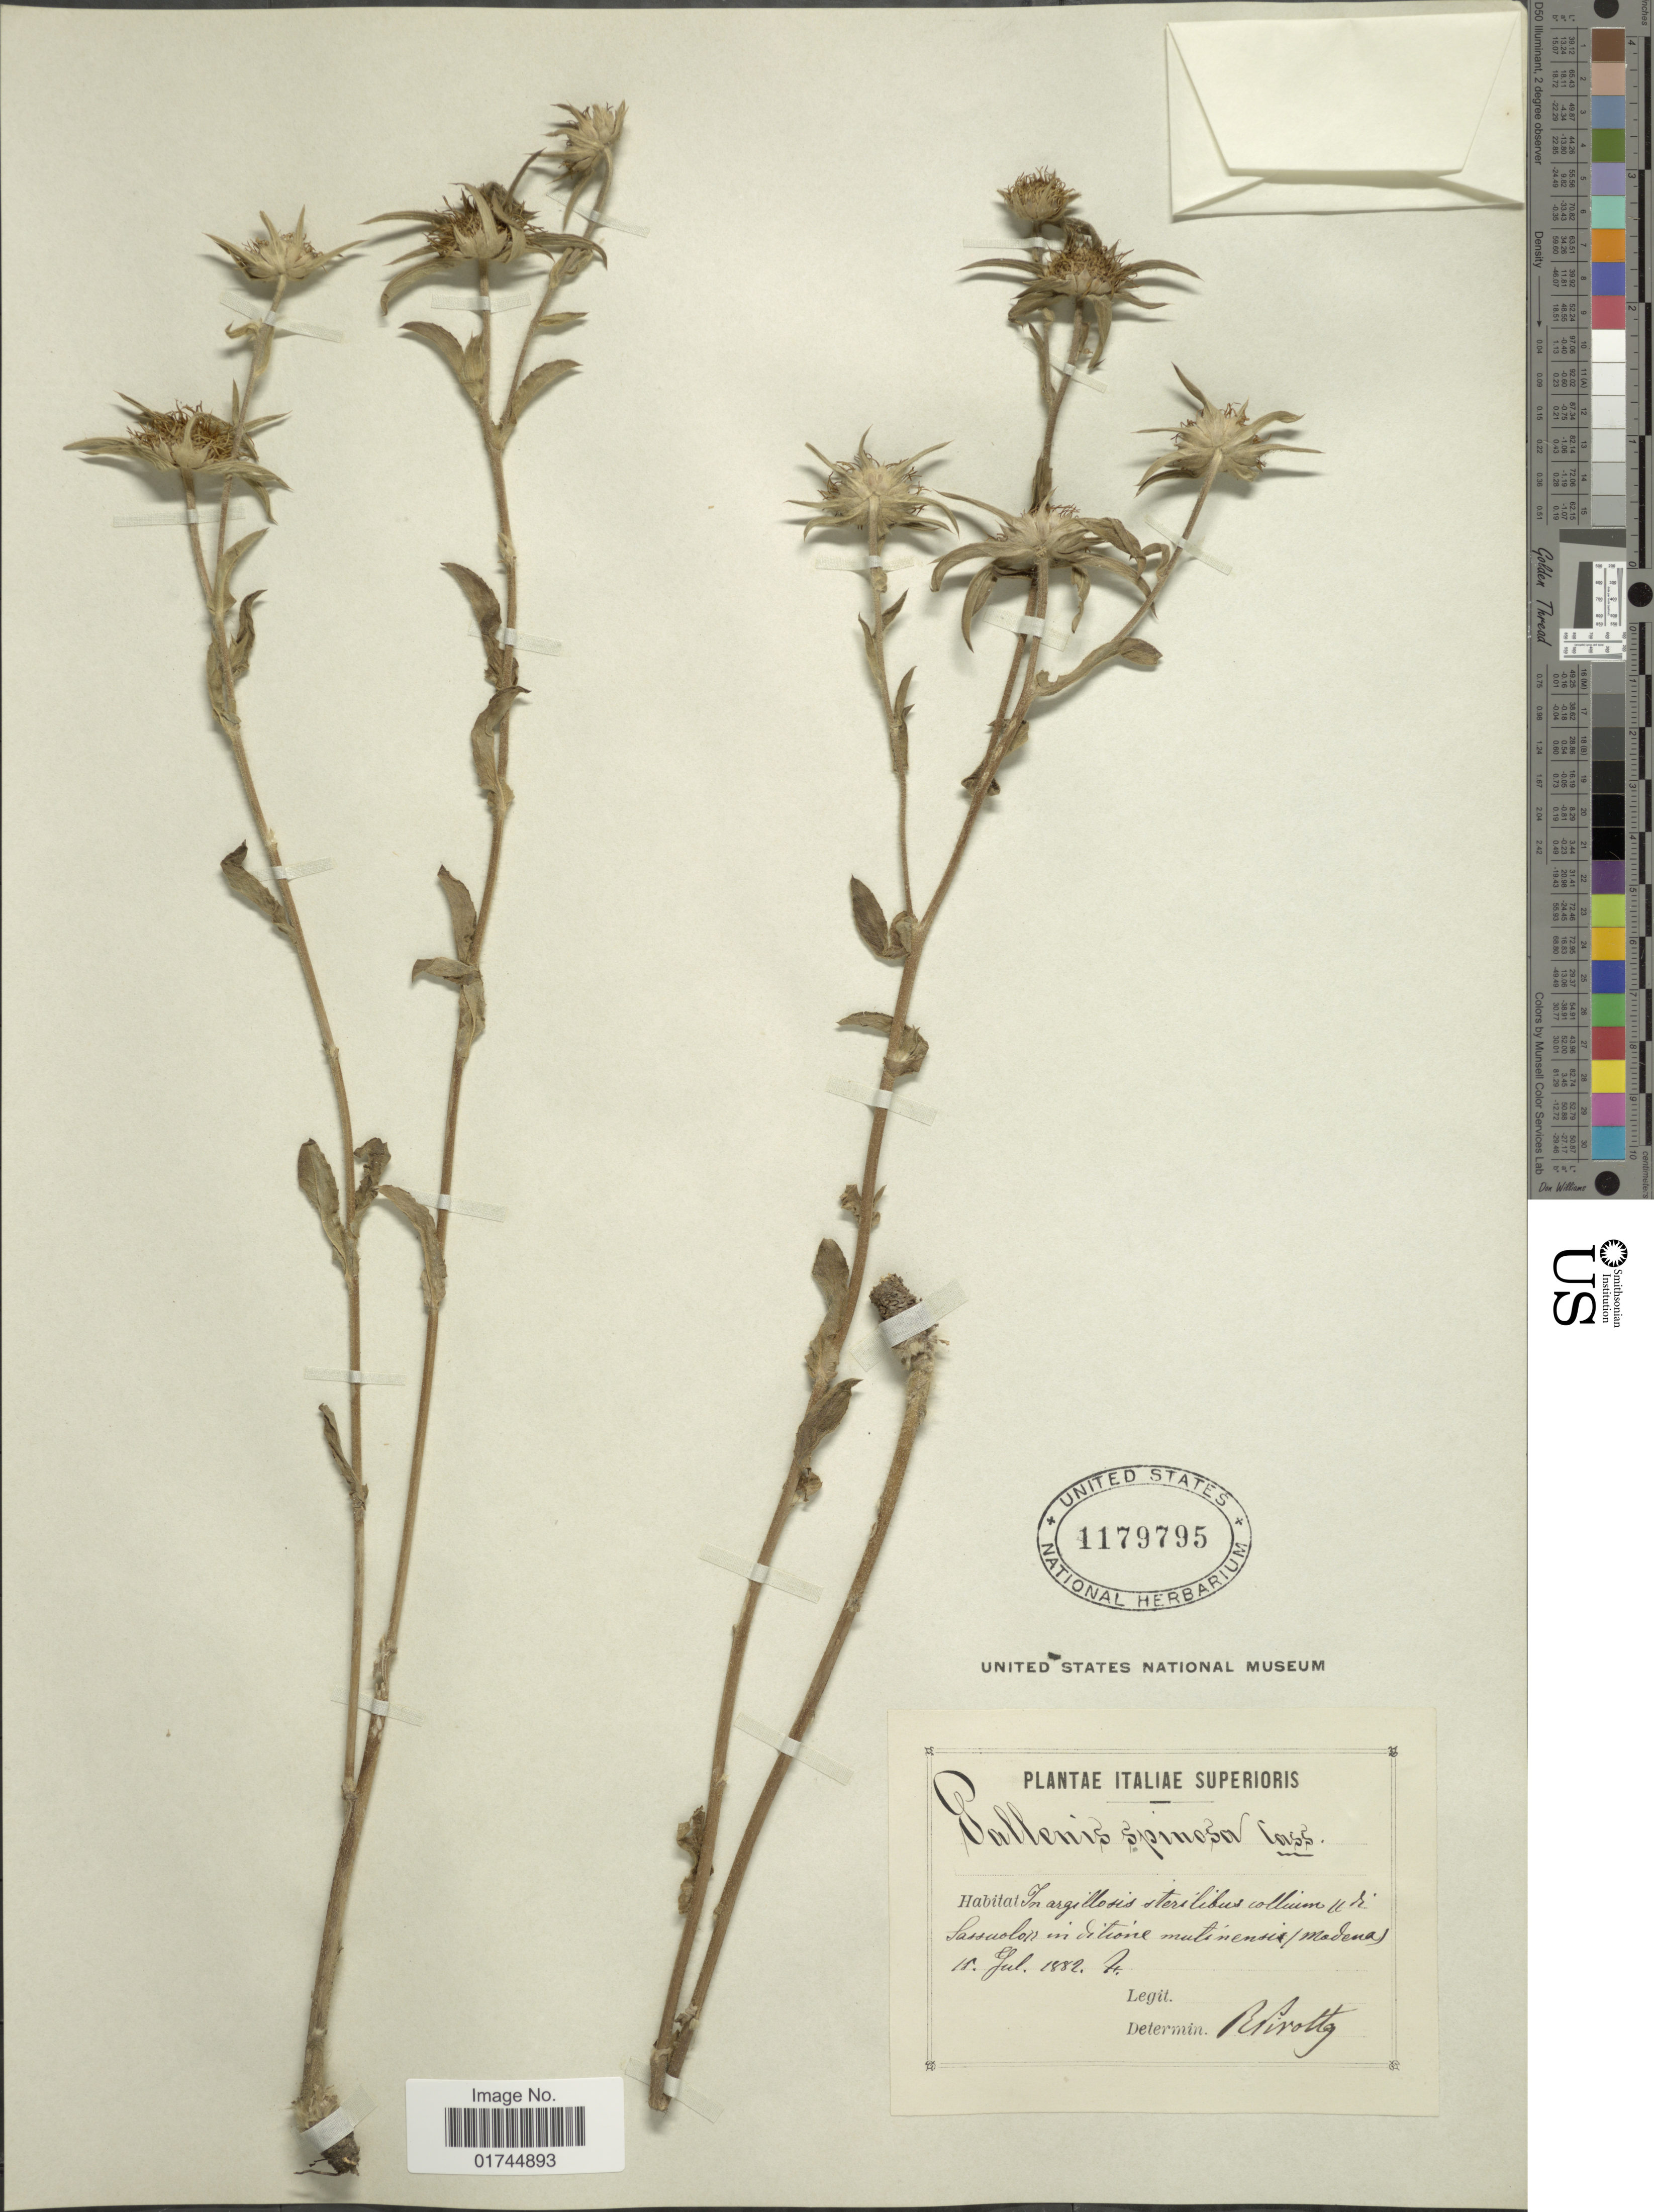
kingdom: Plantae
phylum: Tracheophyta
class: Magnoliopsida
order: Asterales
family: Asteraceae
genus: Pallenis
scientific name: Pallenis spinosa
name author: (L.) Cass.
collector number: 4*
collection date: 1882-07-15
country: Italy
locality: Italiae Superioris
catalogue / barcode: US 1179795